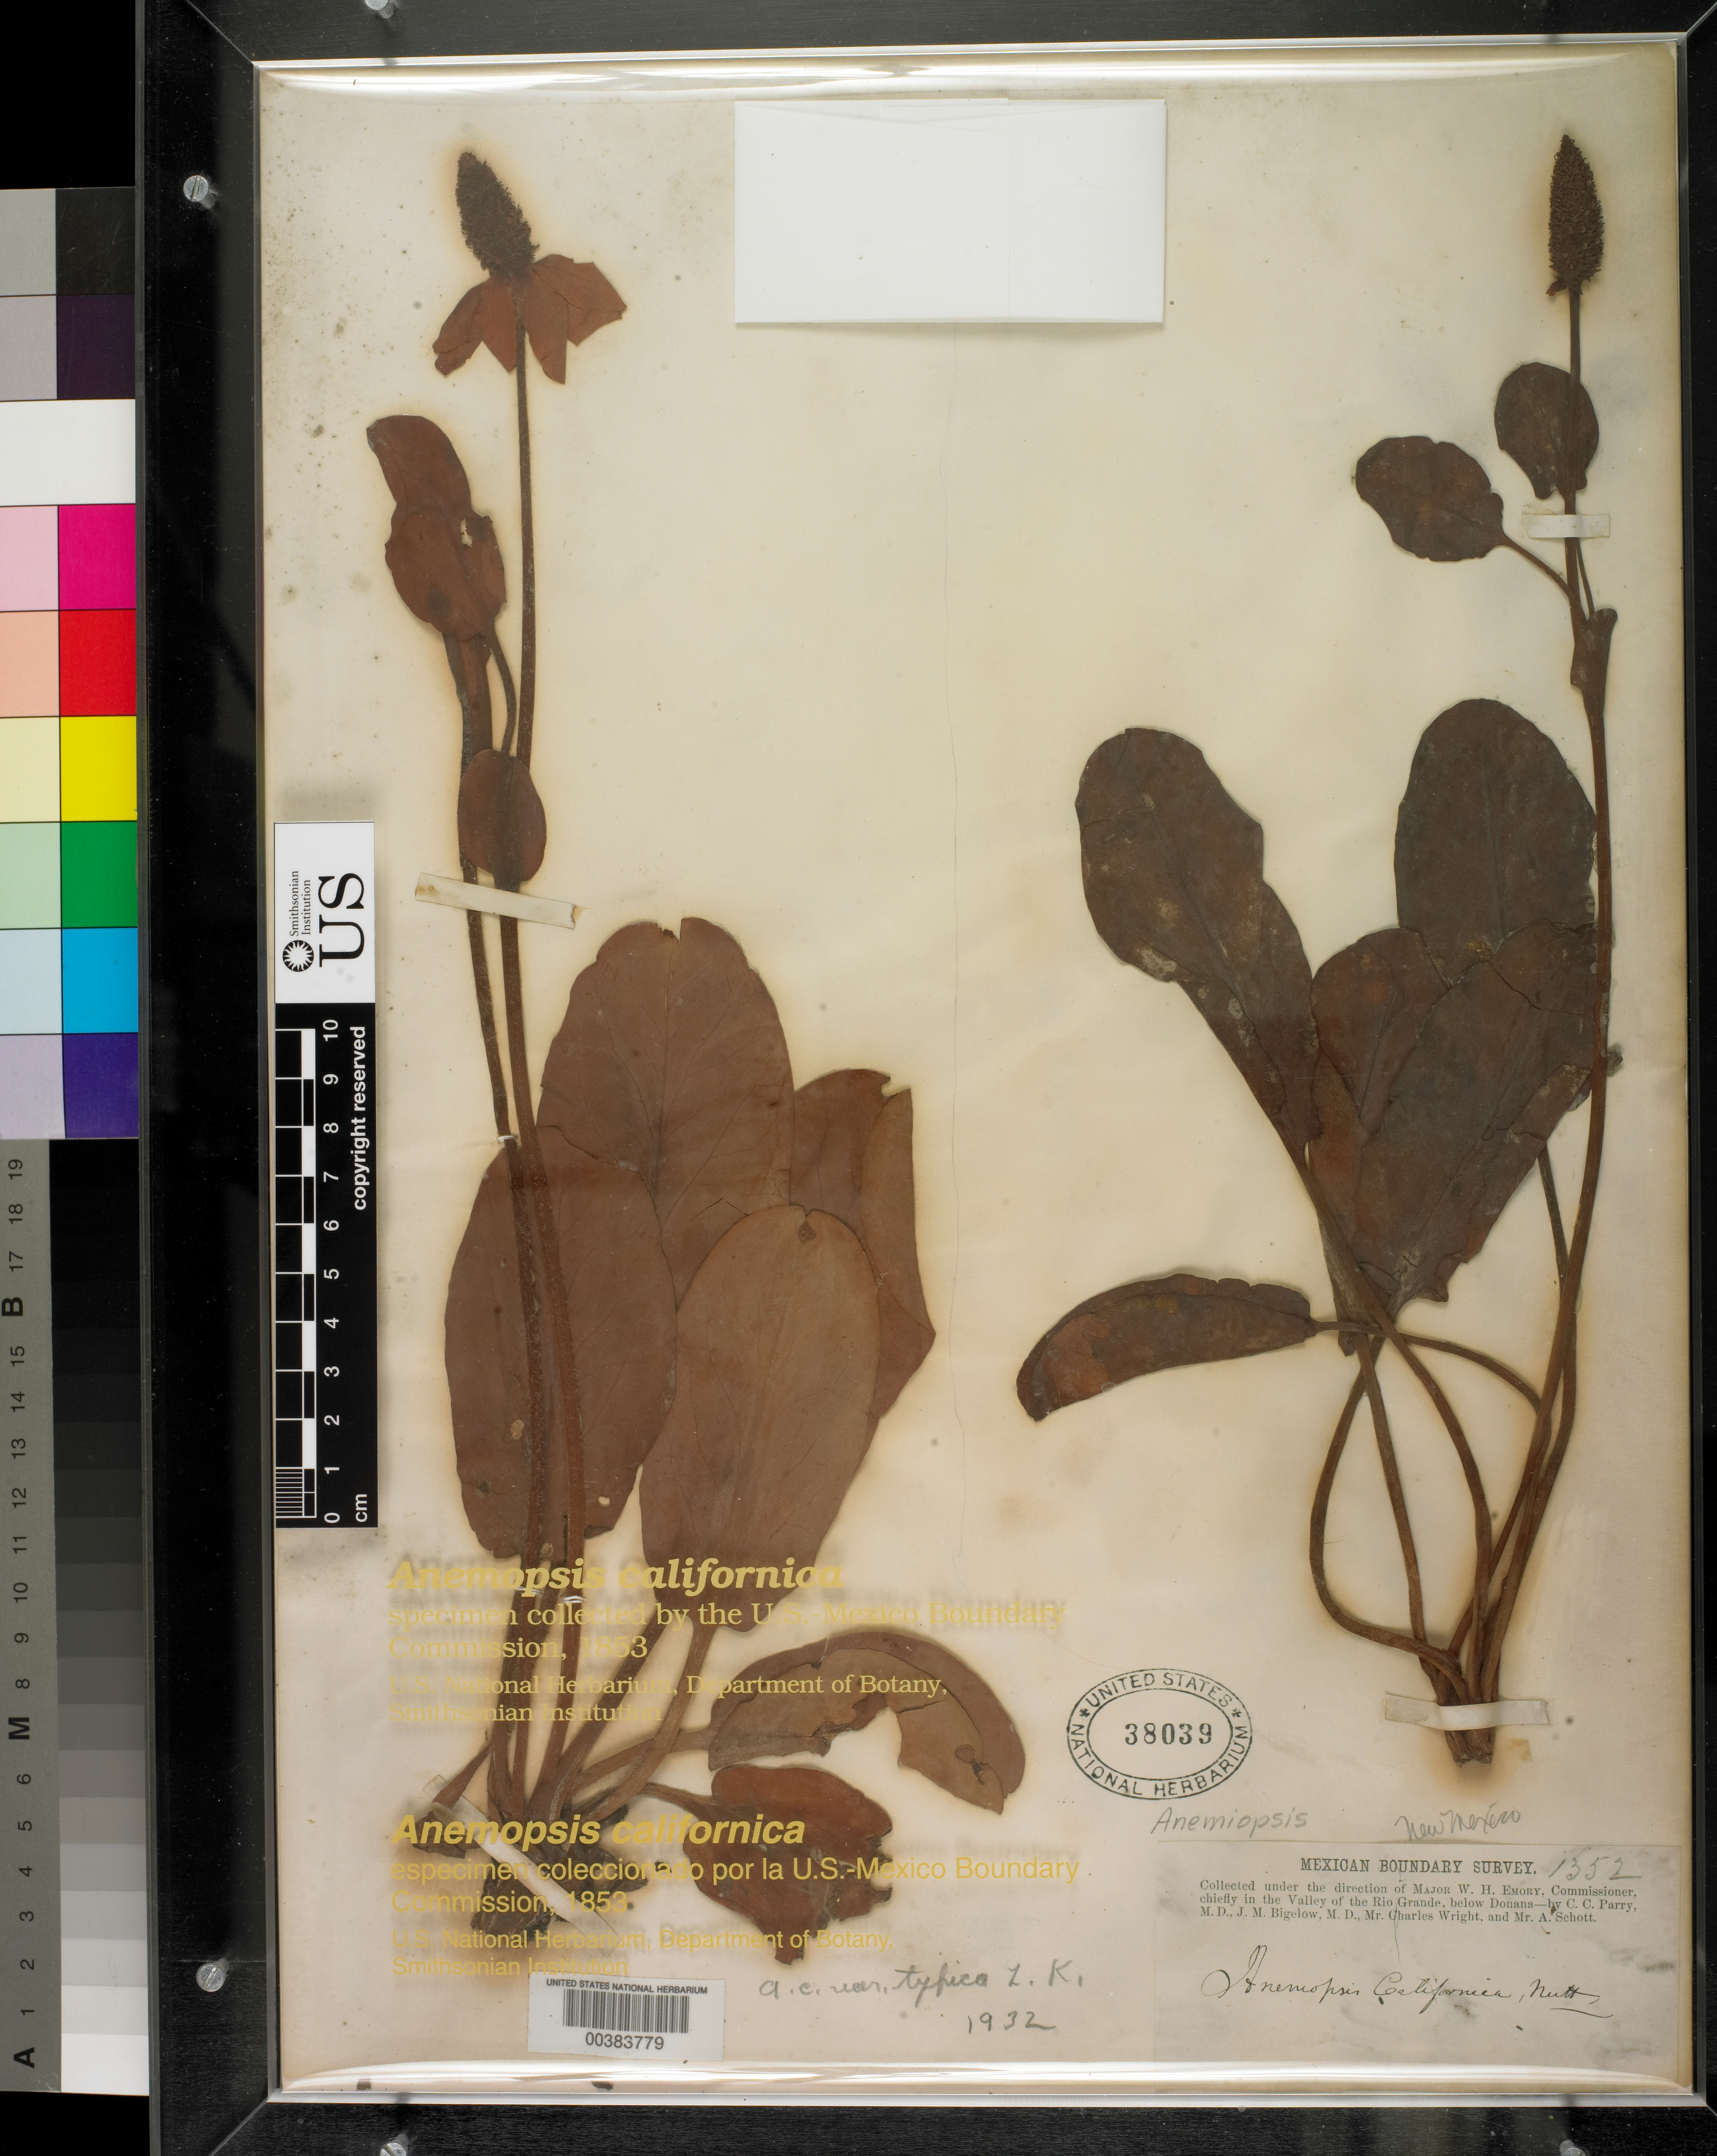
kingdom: Plantae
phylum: Tracheophyta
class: Magnoliopsida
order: Piperales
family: Saururaceae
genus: Anemopsis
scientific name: Anemopsis californica var. typica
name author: Kelso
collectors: W. H. Emory, C. C. Parry, J. M. Bigelow, C. Wright & A. C. V. Schott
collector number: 1352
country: United States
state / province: New Mexico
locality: Valley of the rio grande, below donana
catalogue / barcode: US 38039